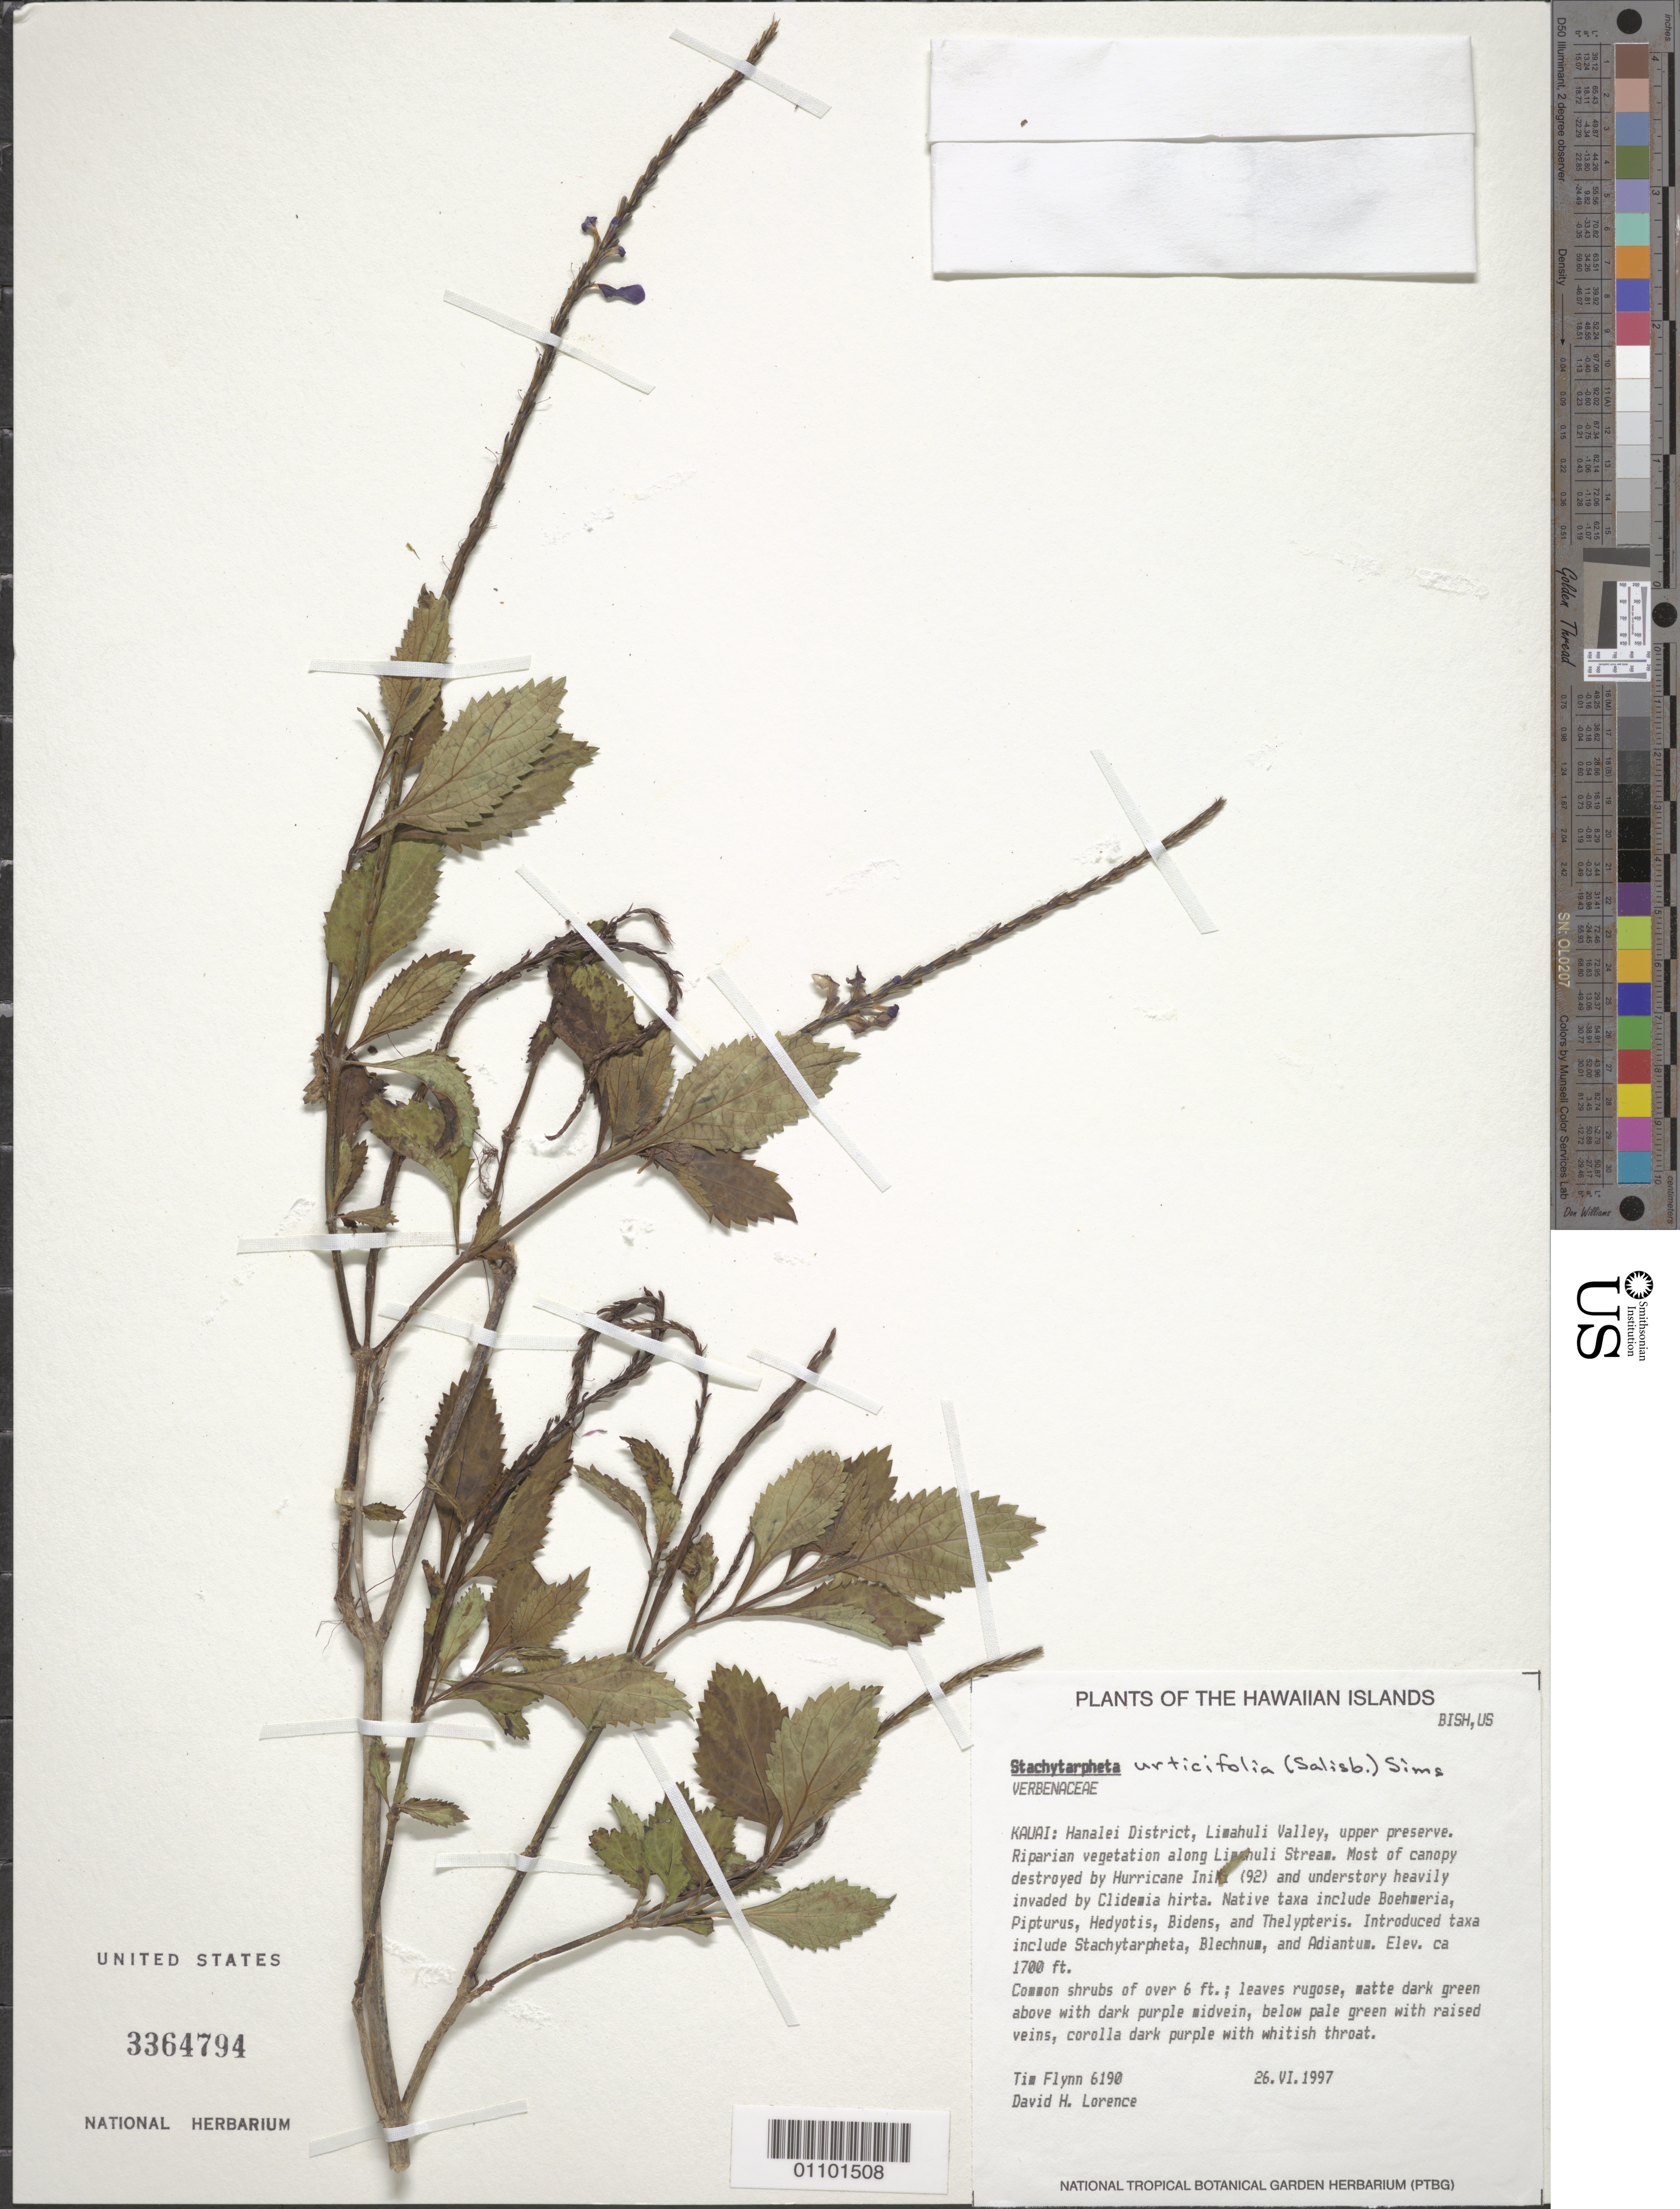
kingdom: Plantae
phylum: Tracheophyta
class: Magnoliopsida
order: Lamiales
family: Verbenaceae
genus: Stachytarpheta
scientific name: Stachytarpheta urticifolia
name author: Sims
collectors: T. W. Flynn & D. Lorence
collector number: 6190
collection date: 1997-06-26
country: United States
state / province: Hawaii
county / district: Kauai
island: Kaua'i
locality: Hanalei District, Limahuli Valley, upper preserve along Limahuli Stream.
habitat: Riparian vegetation.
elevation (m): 518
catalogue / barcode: US 3364794